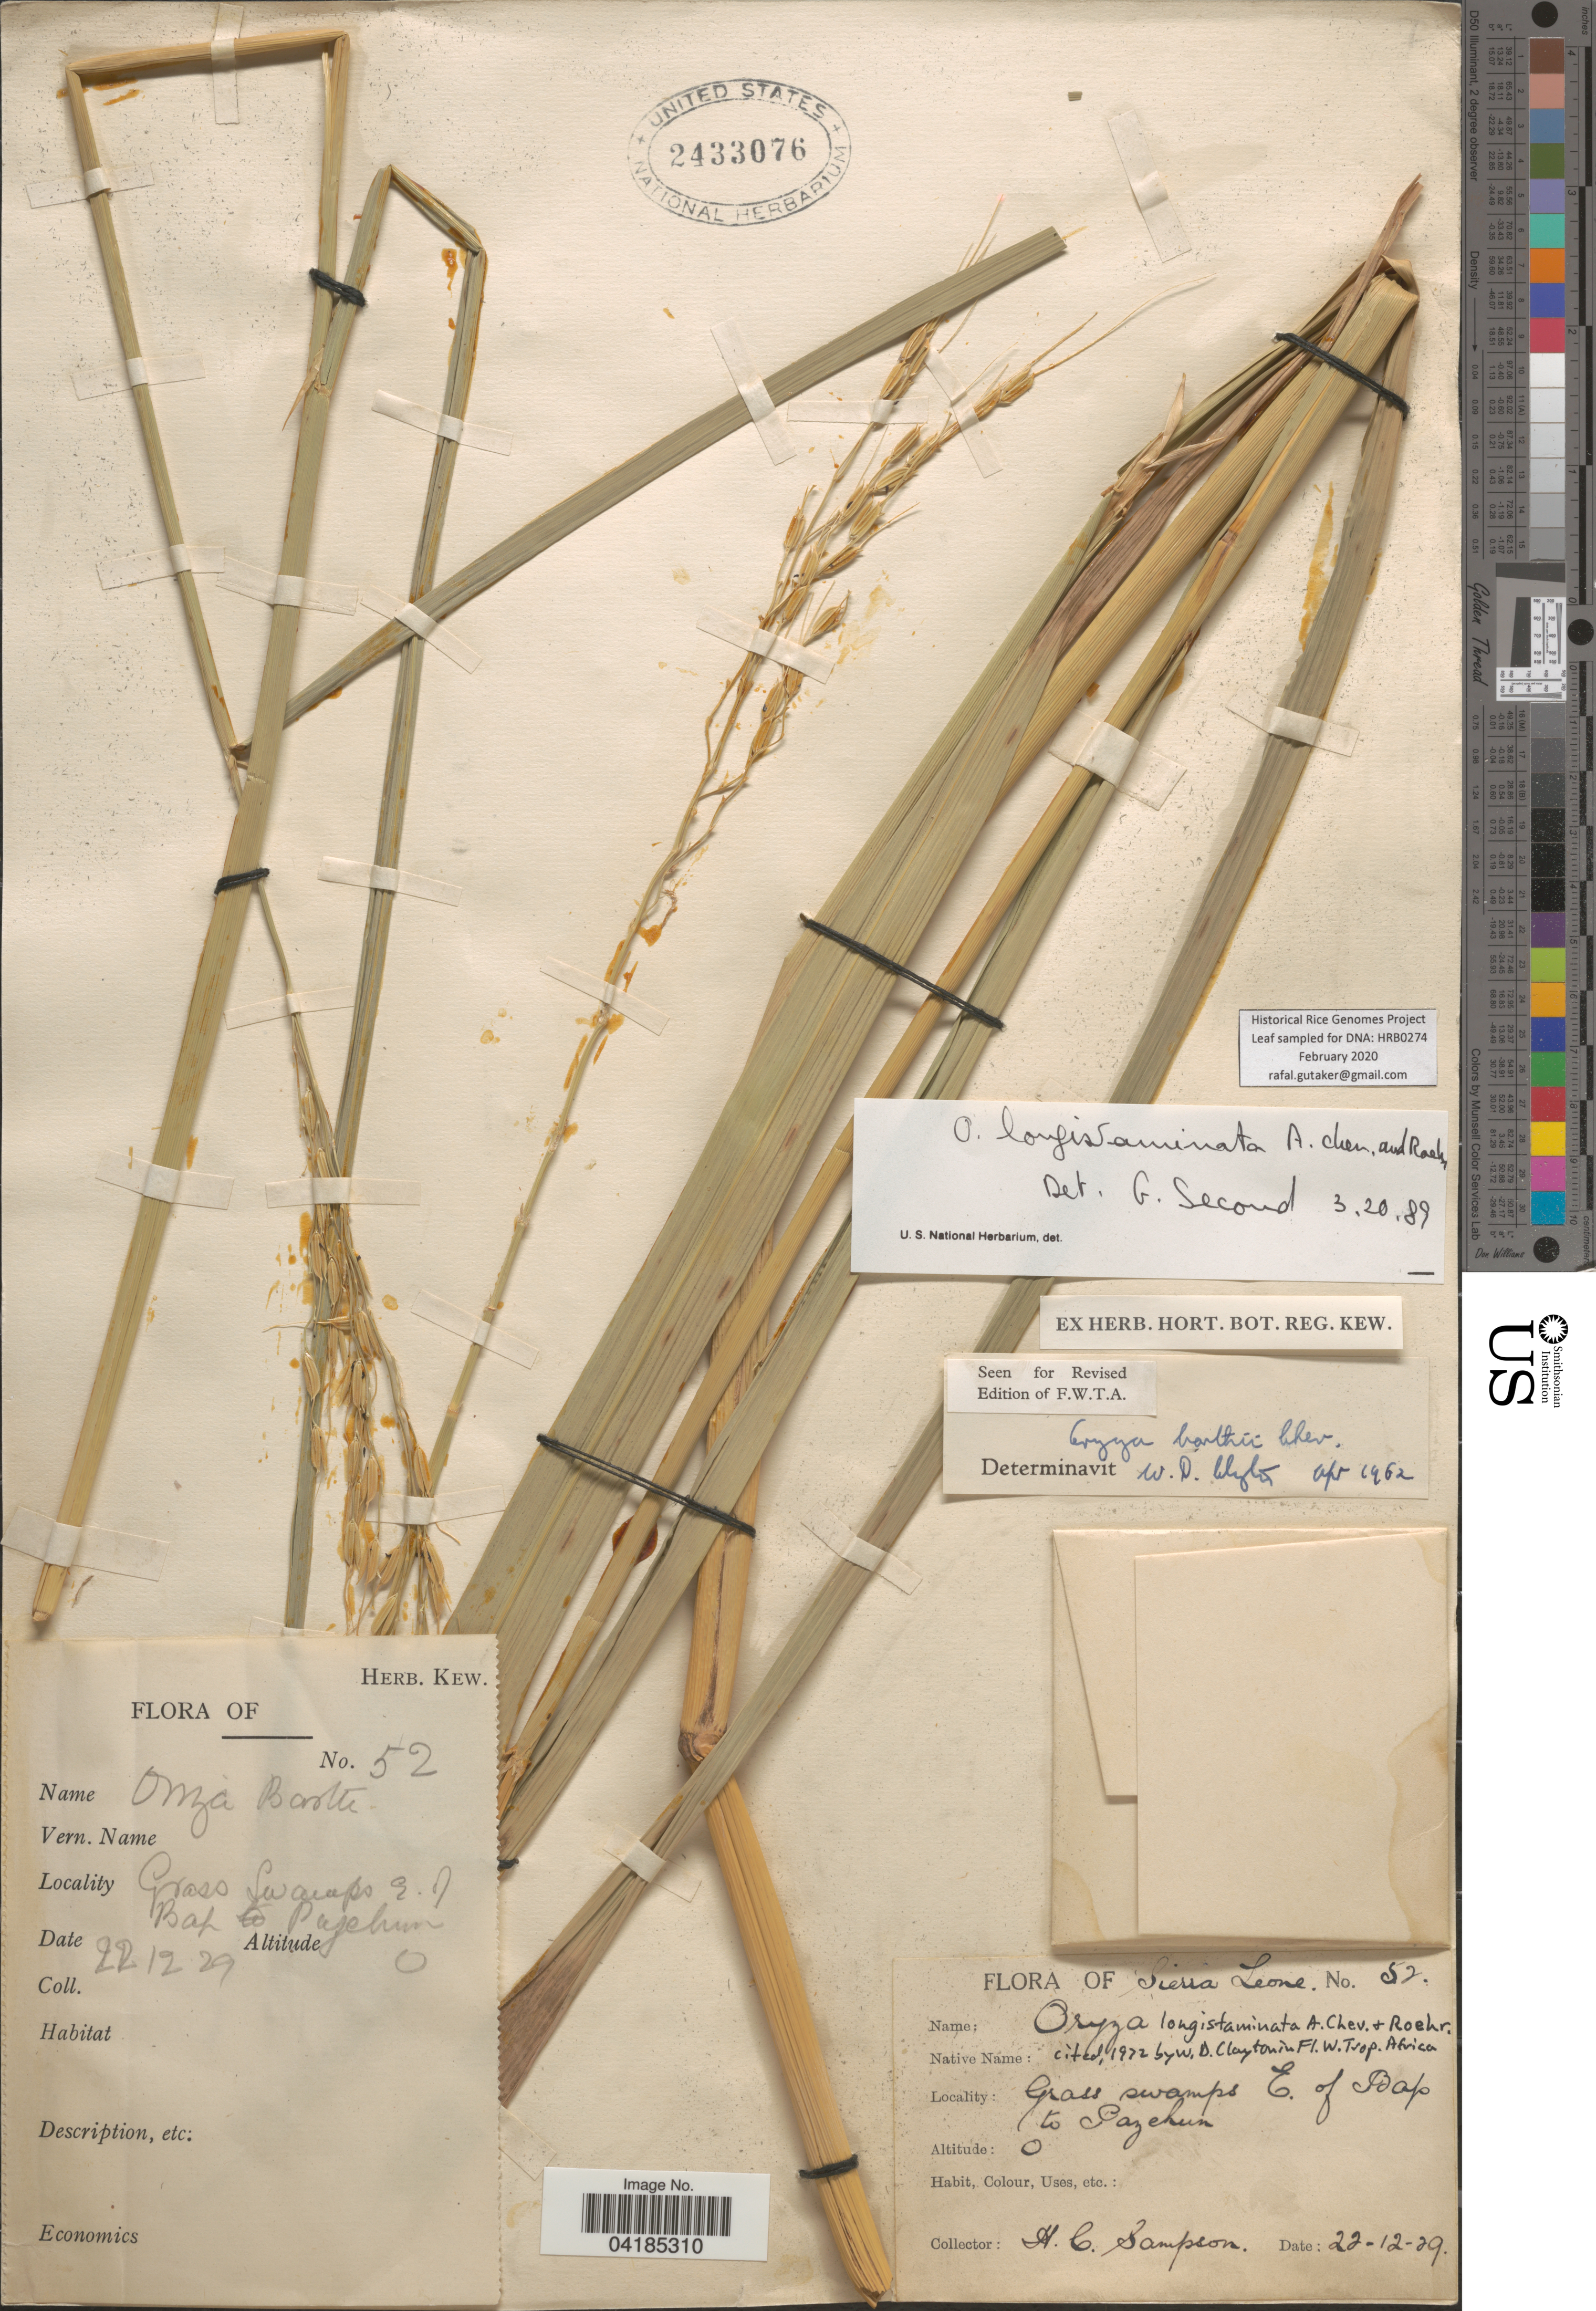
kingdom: Plantae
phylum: Tracheophyta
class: Liliopsida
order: Poales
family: Poaceae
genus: Oryza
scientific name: Oryza longistaminata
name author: A. Chev. & Roehr.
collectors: H. Sampson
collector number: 52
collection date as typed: Transcribed d/m/y: 22/12/29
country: Sierra Leone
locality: Grass swamps E. of Bap to Pagehun.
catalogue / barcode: US 2433076